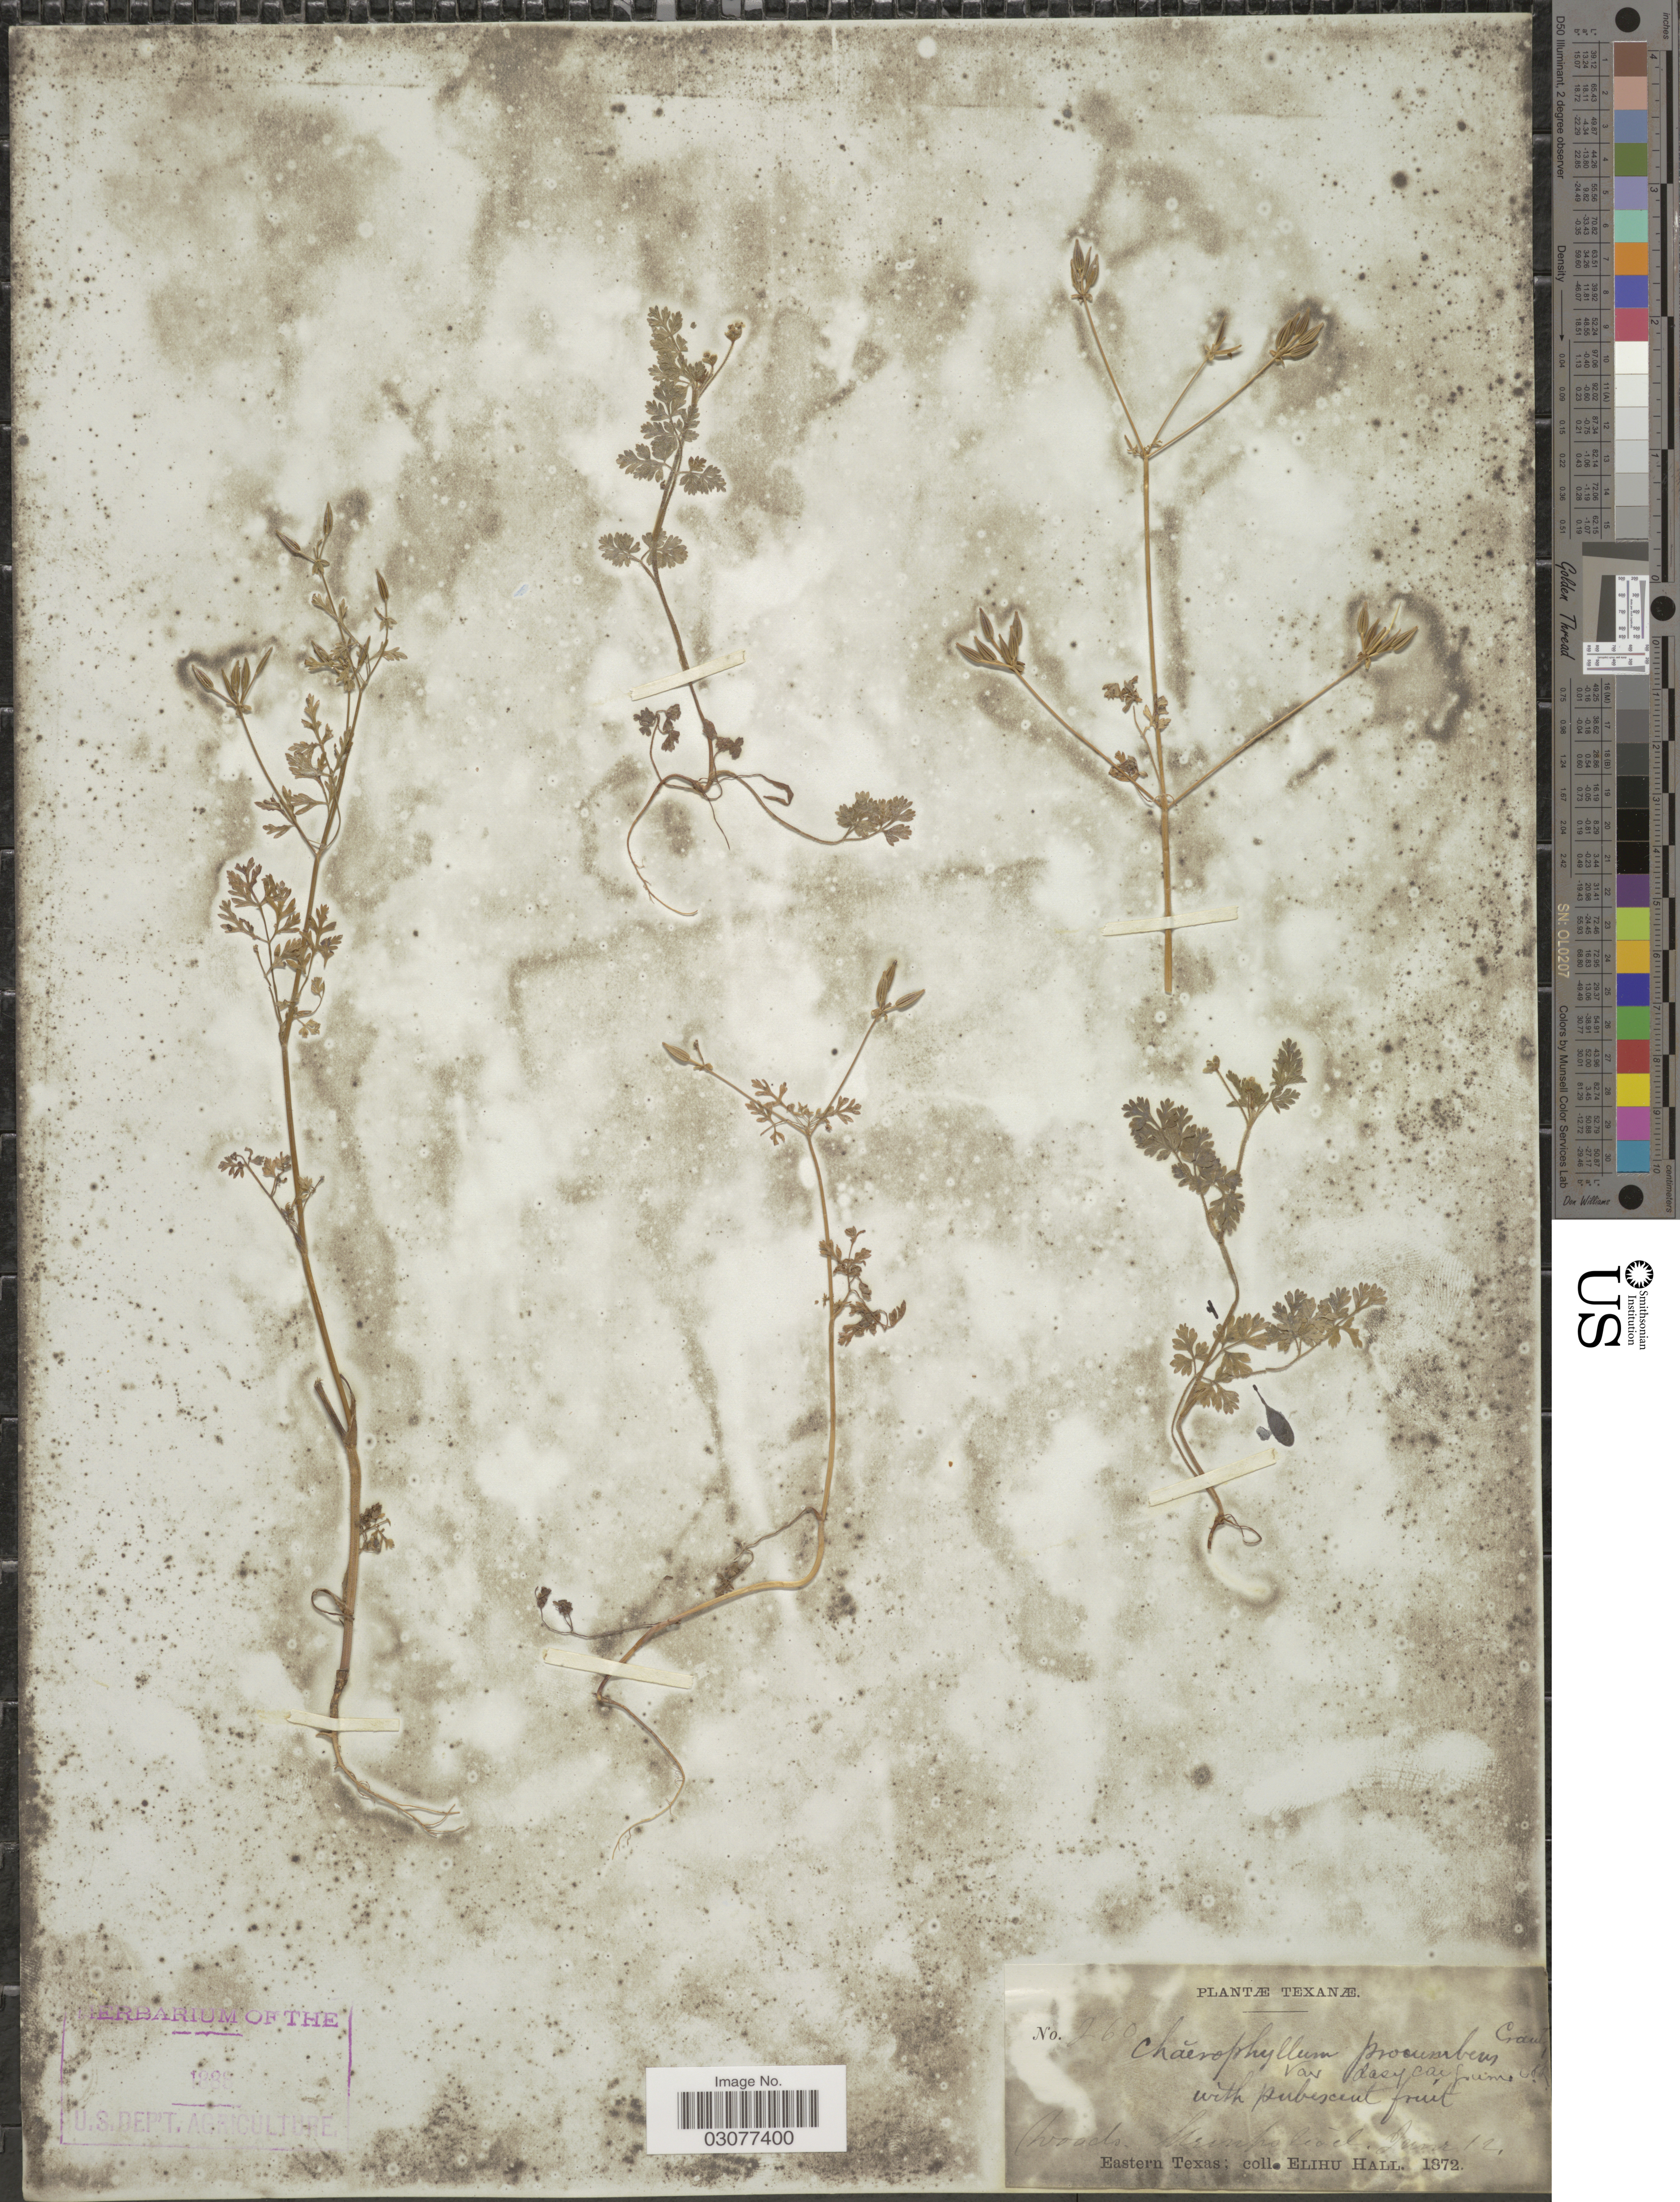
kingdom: Plantae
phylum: Tracheophyta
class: Magnoliopsida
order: Apiales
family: Apiaceae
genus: Chaerophyllum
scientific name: Chaerophyllum dasycarpum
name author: (Hook. ex S. Watson) Nutt.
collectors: E. Hall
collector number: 260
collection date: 1872-06-12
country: United States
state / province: Texas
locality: Woods, Hemstead. Eastern Texas.